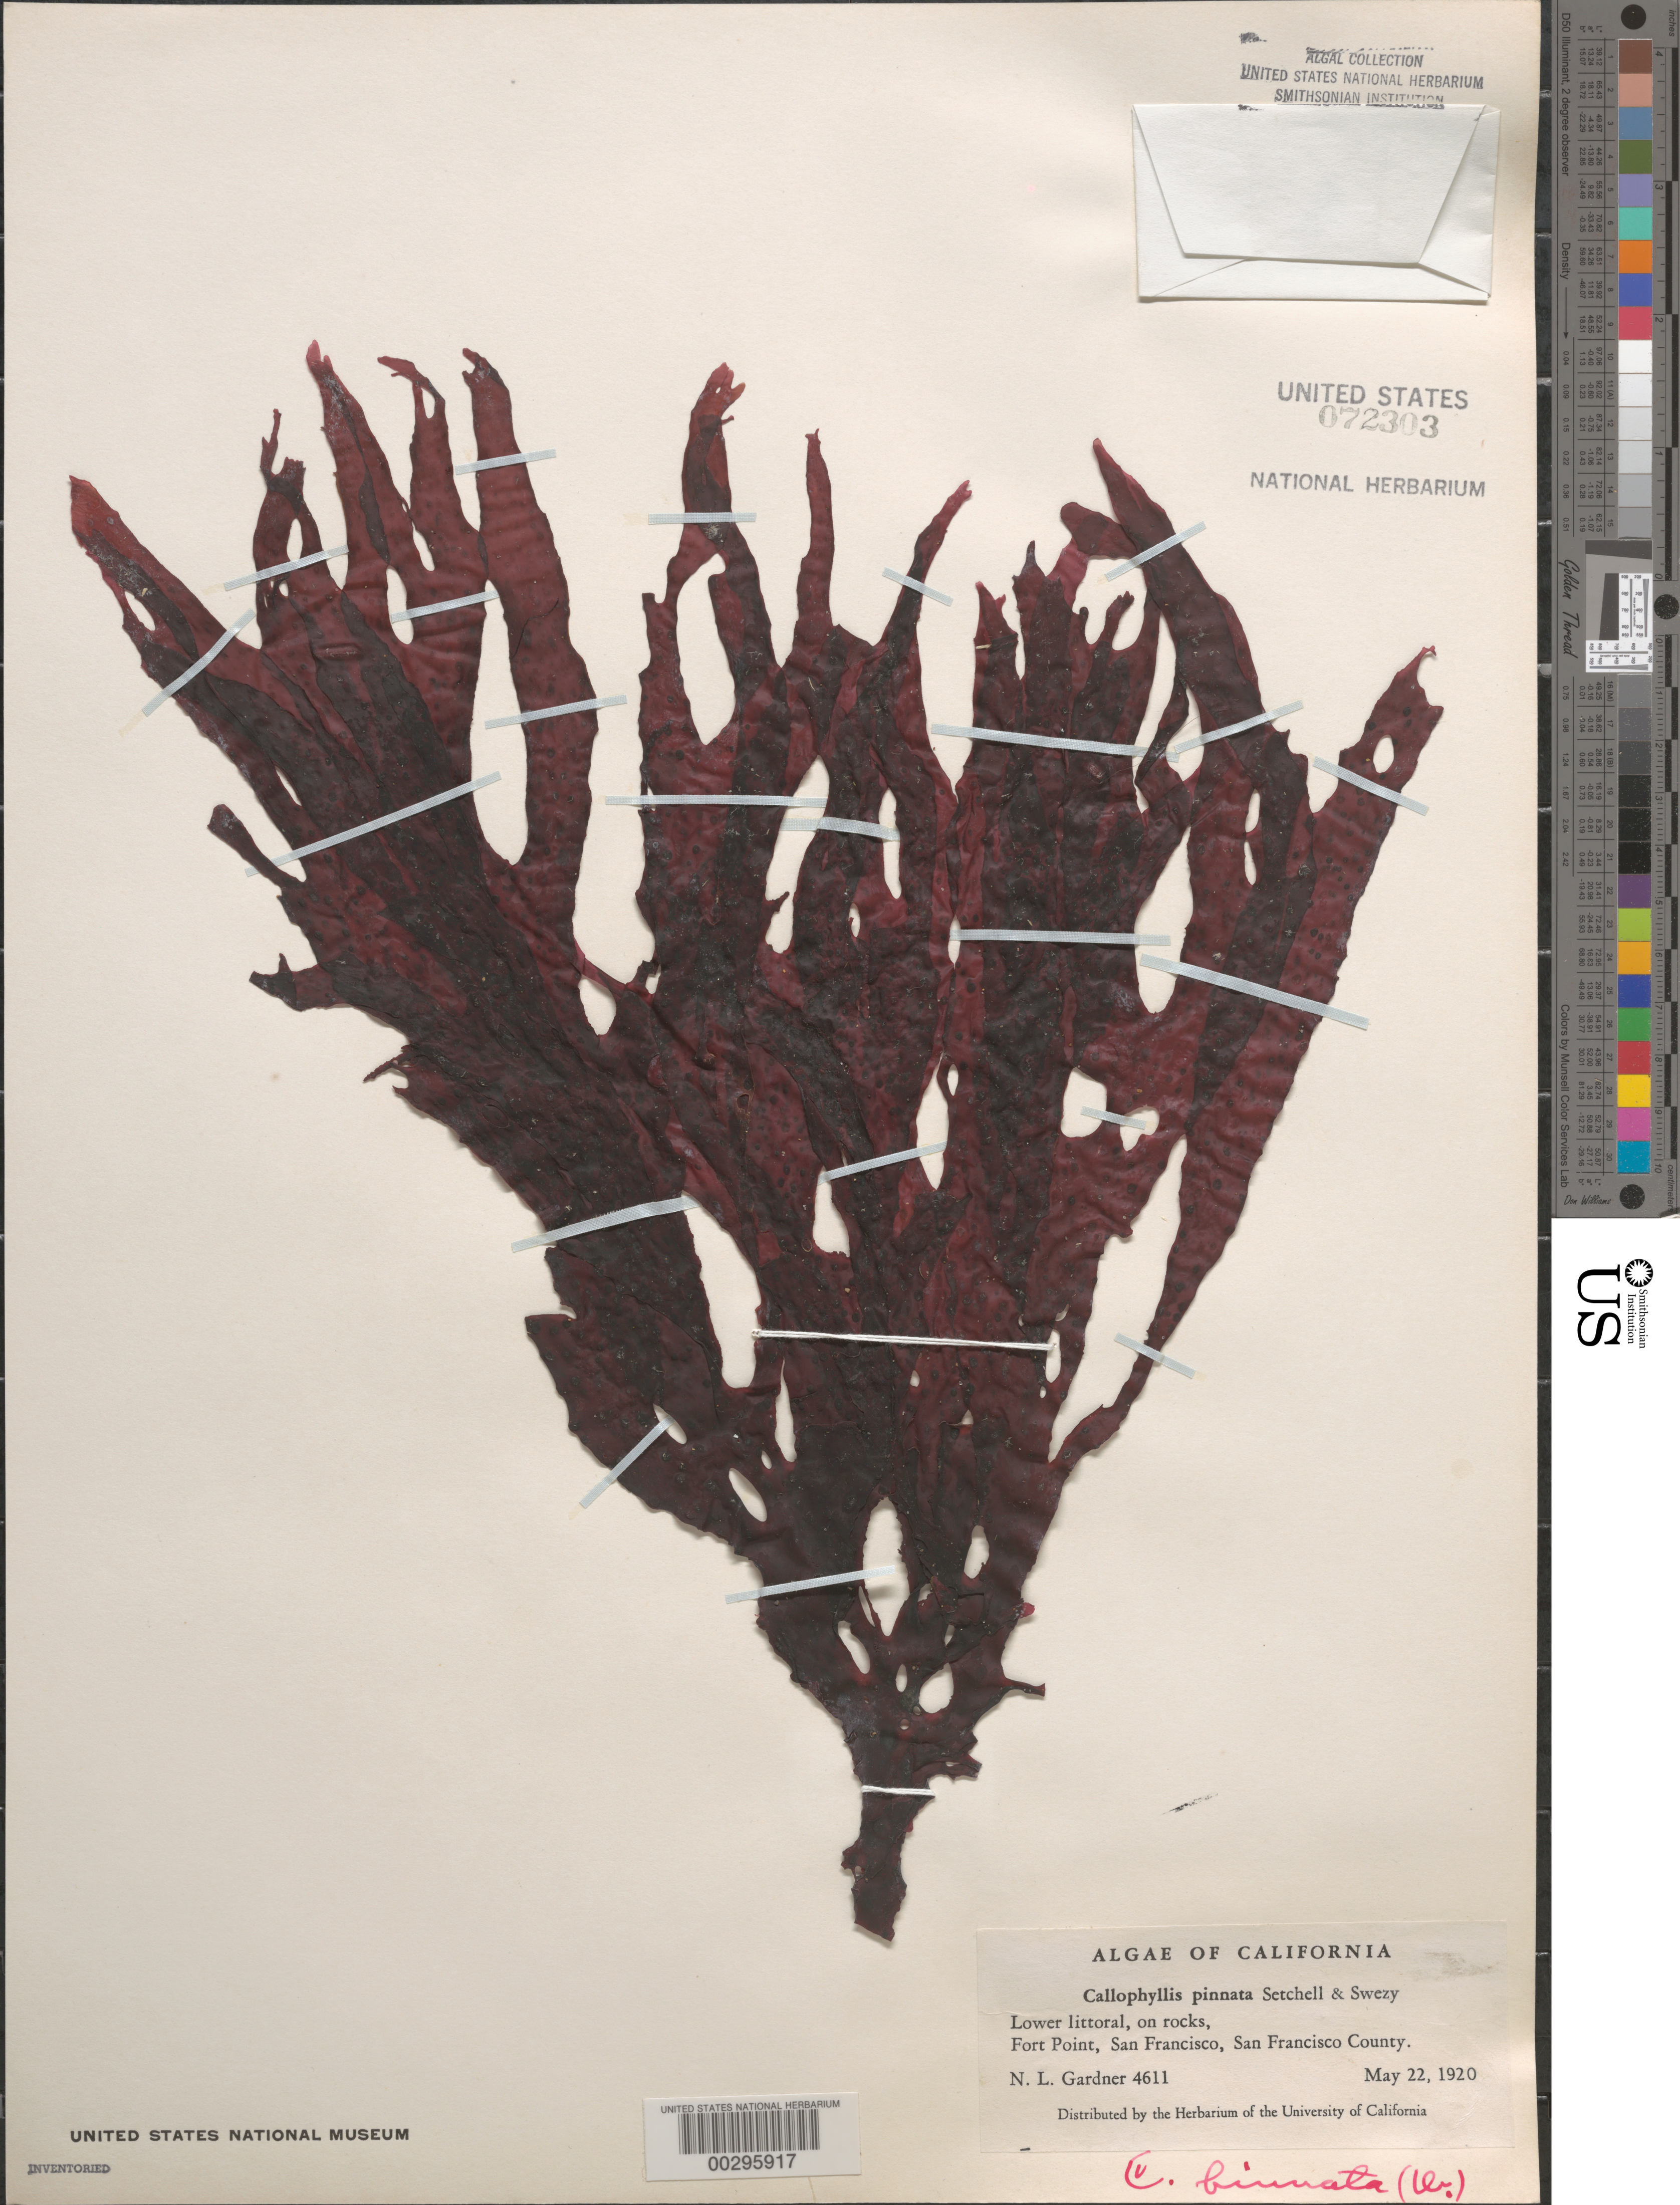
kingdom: Plantae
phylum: Rhodophyta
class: Florideophyceae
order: Gigartinales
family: Kallymeniaceae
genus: Callophyllis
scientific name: Callophyllis pinnata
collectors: N. Gardner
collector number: NLG 4611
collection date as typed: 22 May 1920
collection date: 1920-05-22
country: United States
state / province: California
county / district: San Francisco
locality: San Francisco, Fort Point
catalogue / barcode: US 72303